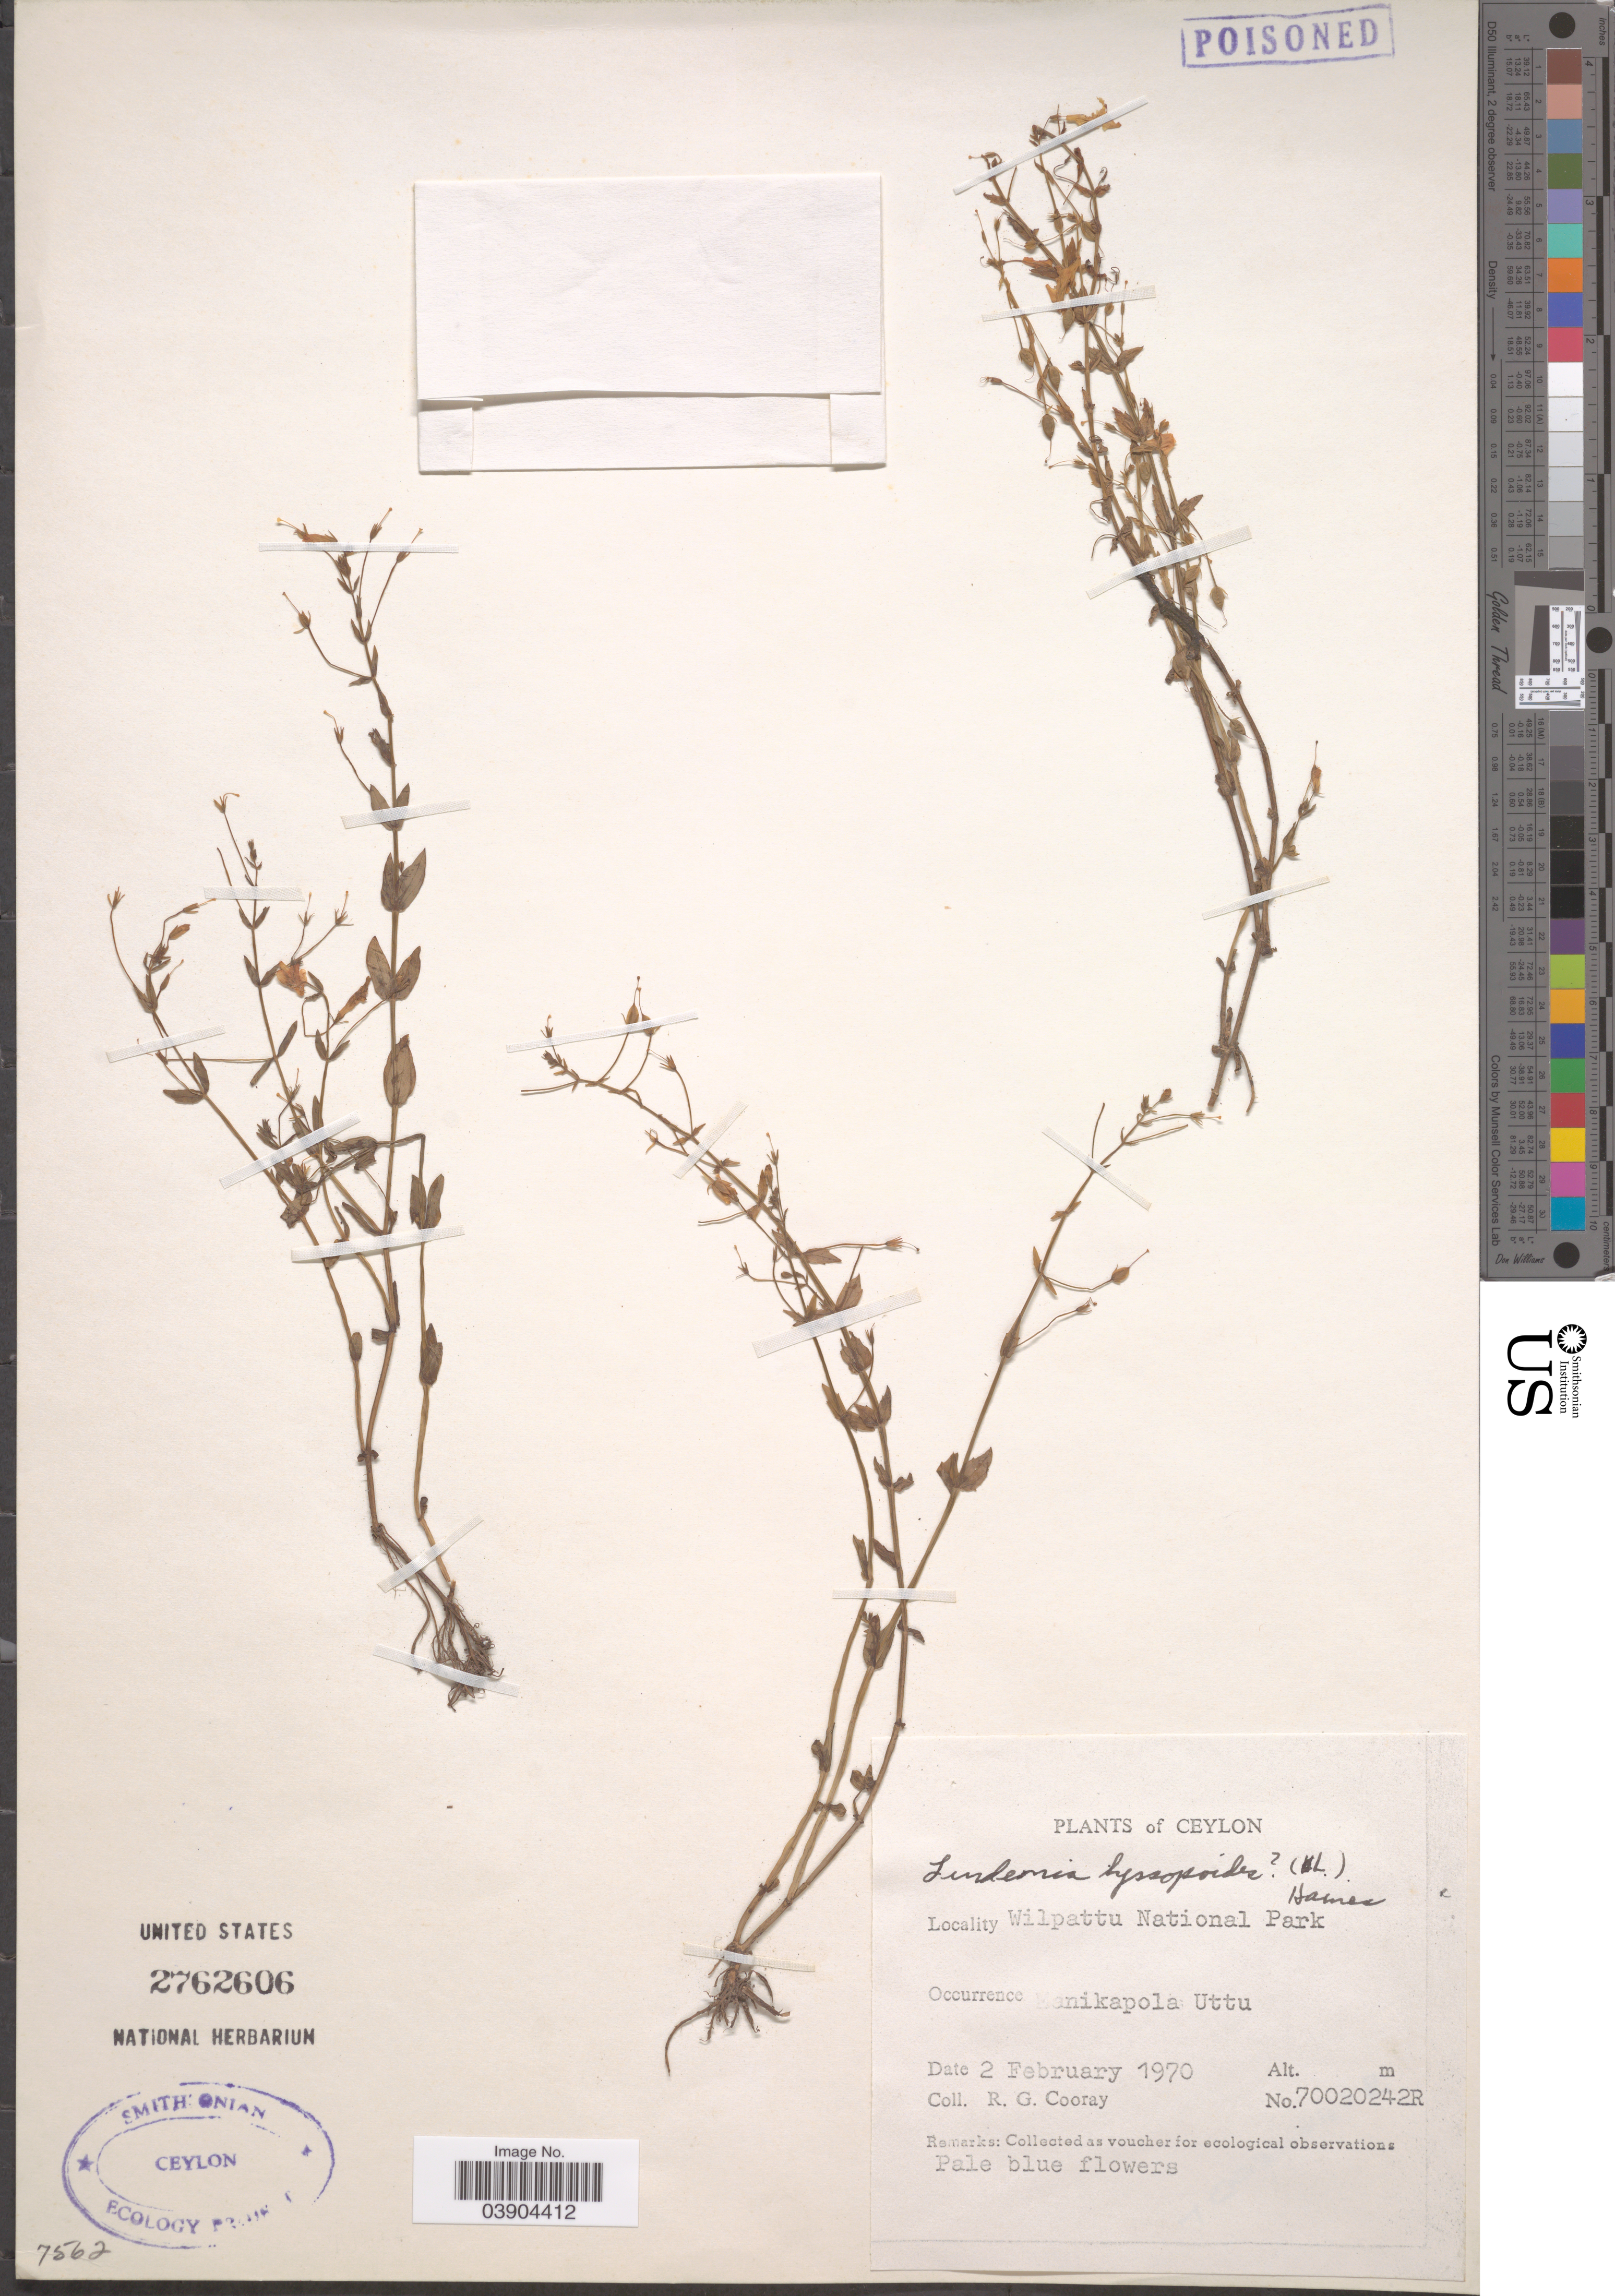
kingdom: Plantae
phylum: Tracheophyta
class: Magnoliopsida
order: Lamiales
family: Linderniaceae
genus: Lindernia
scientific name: Lindernia hyssopioides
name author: (L.) Haines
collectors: R. Cooray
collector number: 70020242R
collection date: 1970-02-02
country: Sri Lanka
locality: Ceylon. Wilpattu National Park. Manikapola Uttu.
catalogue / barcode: US 2762606